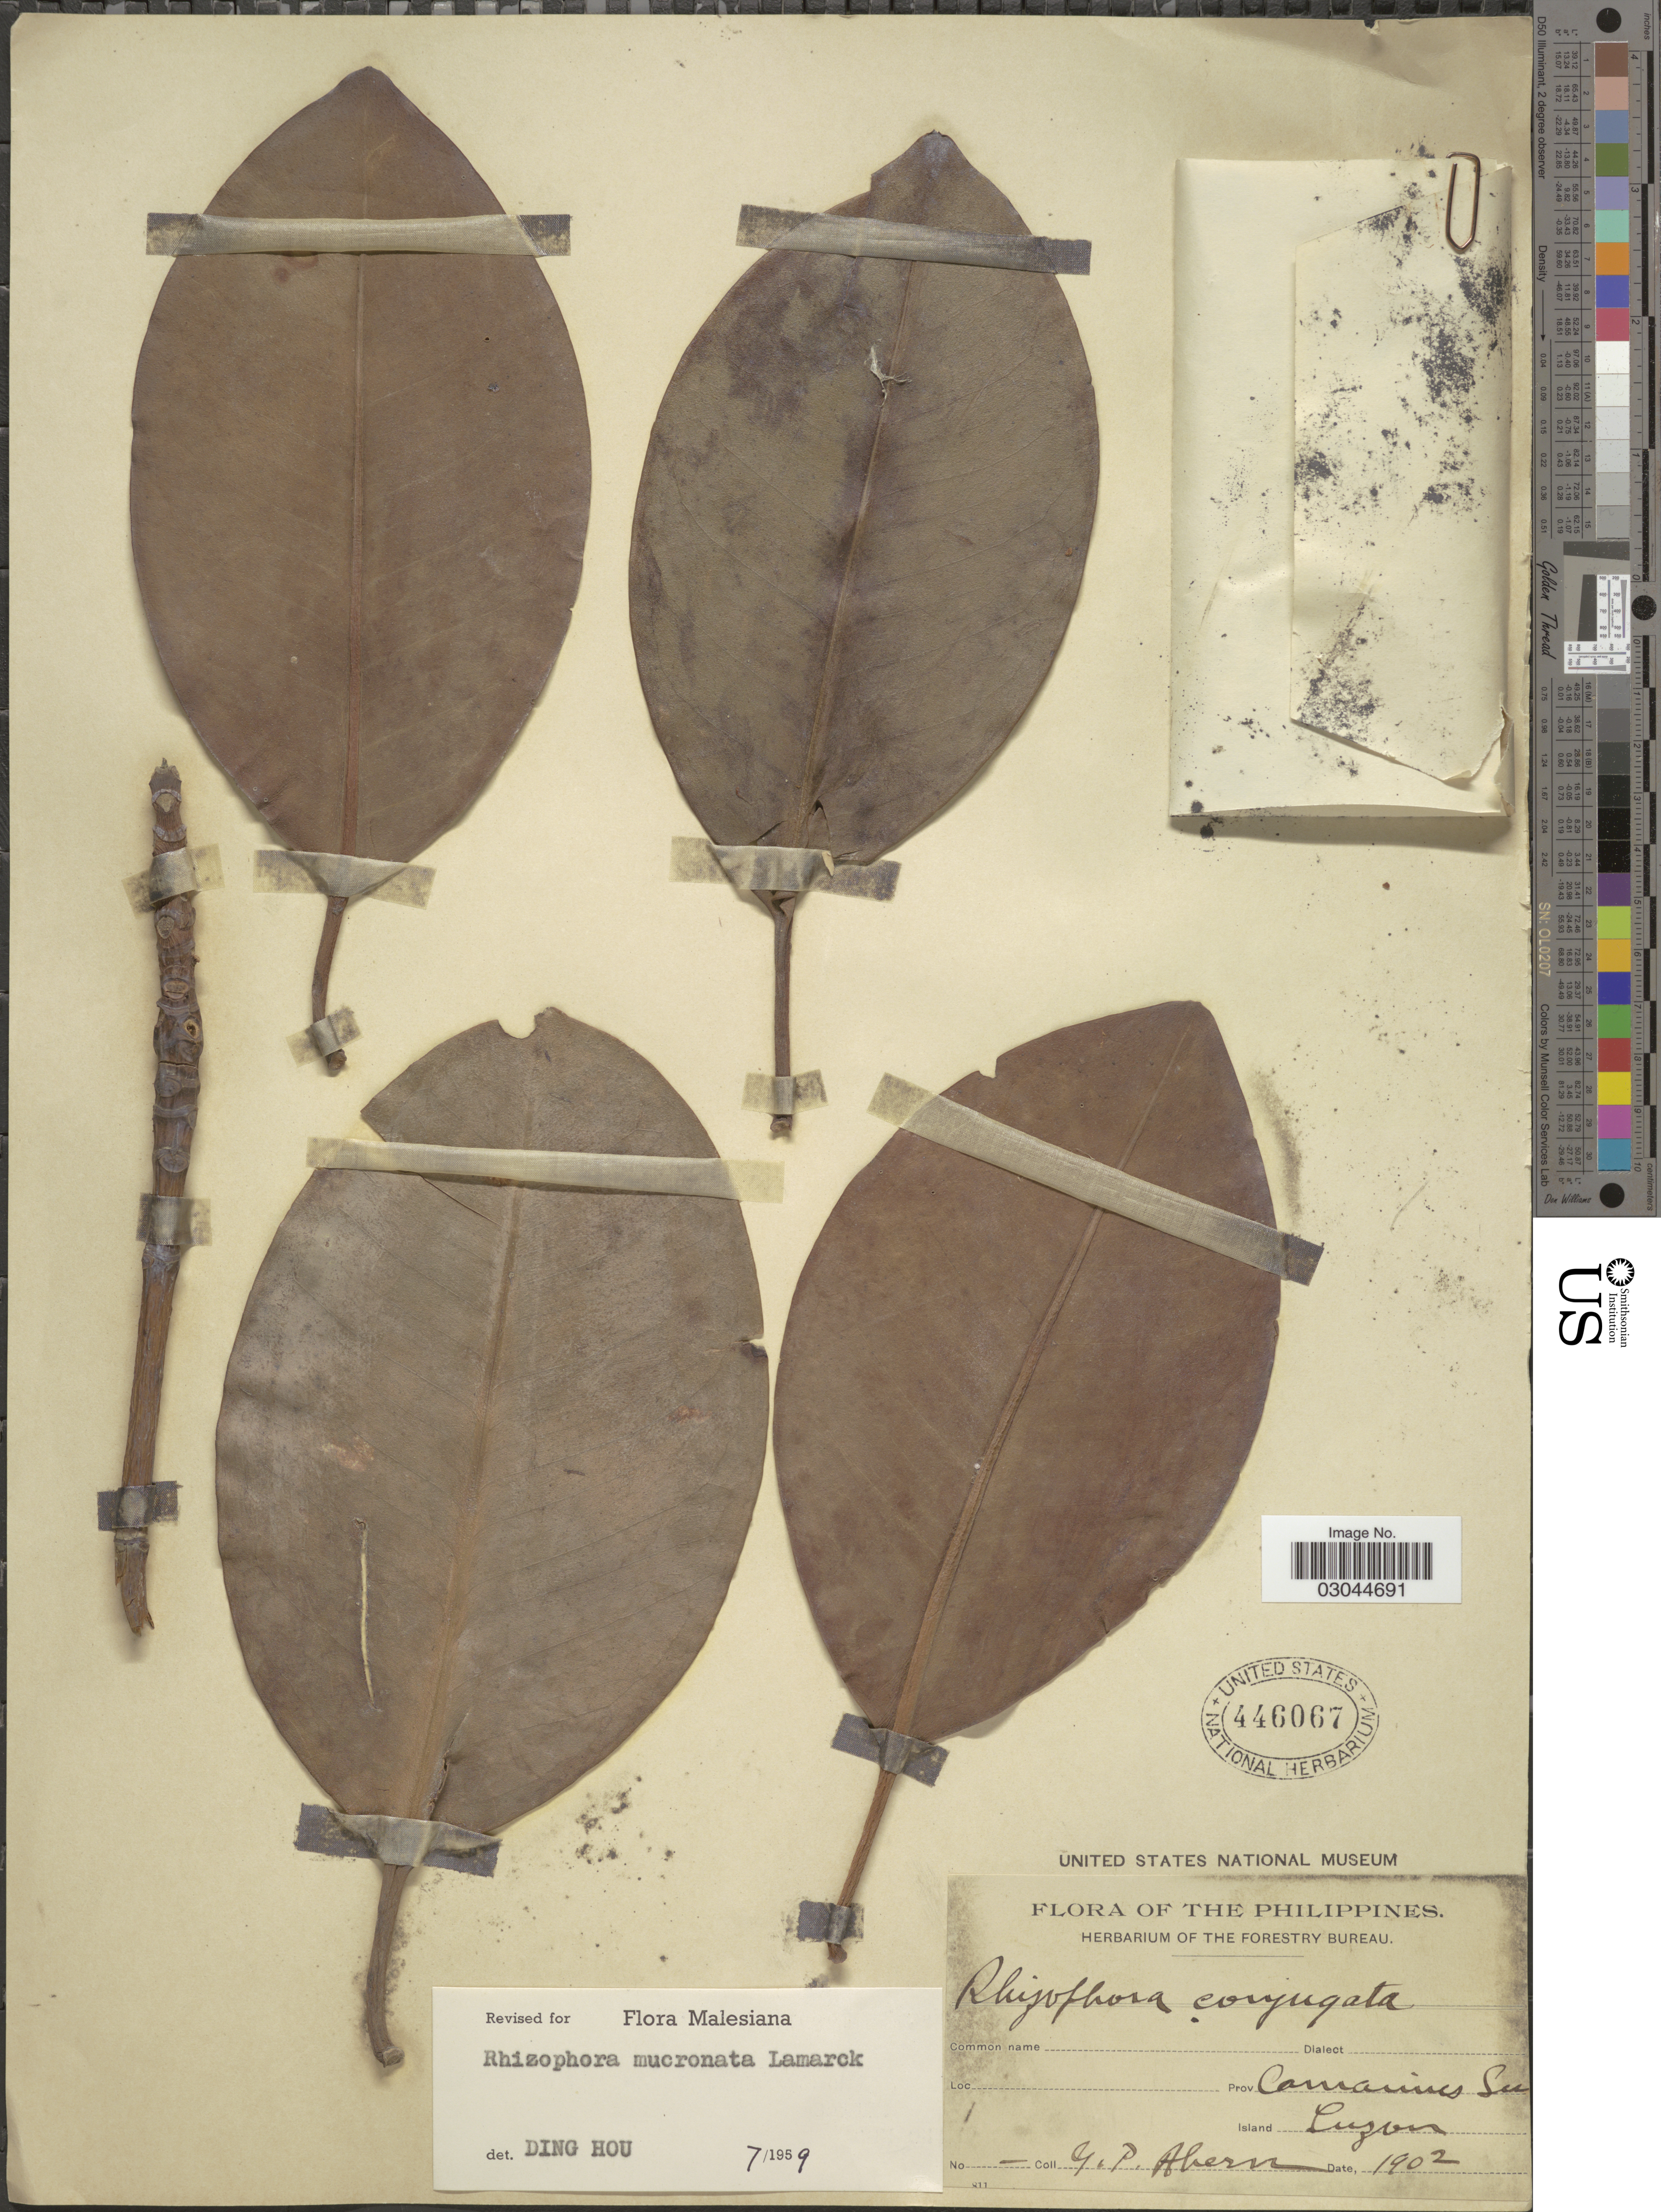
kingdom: Plantae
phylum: Tracheophyta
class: Magnoliopsida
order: Malpighiales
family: Rhizophoraceae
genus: Rhizophora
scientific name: Rhizophora mucronata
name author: Lam.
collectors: G. Ahern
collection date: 1902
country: Philippines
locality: Prov. Camarines Sur. Island Luzon.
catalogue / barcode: US 446067